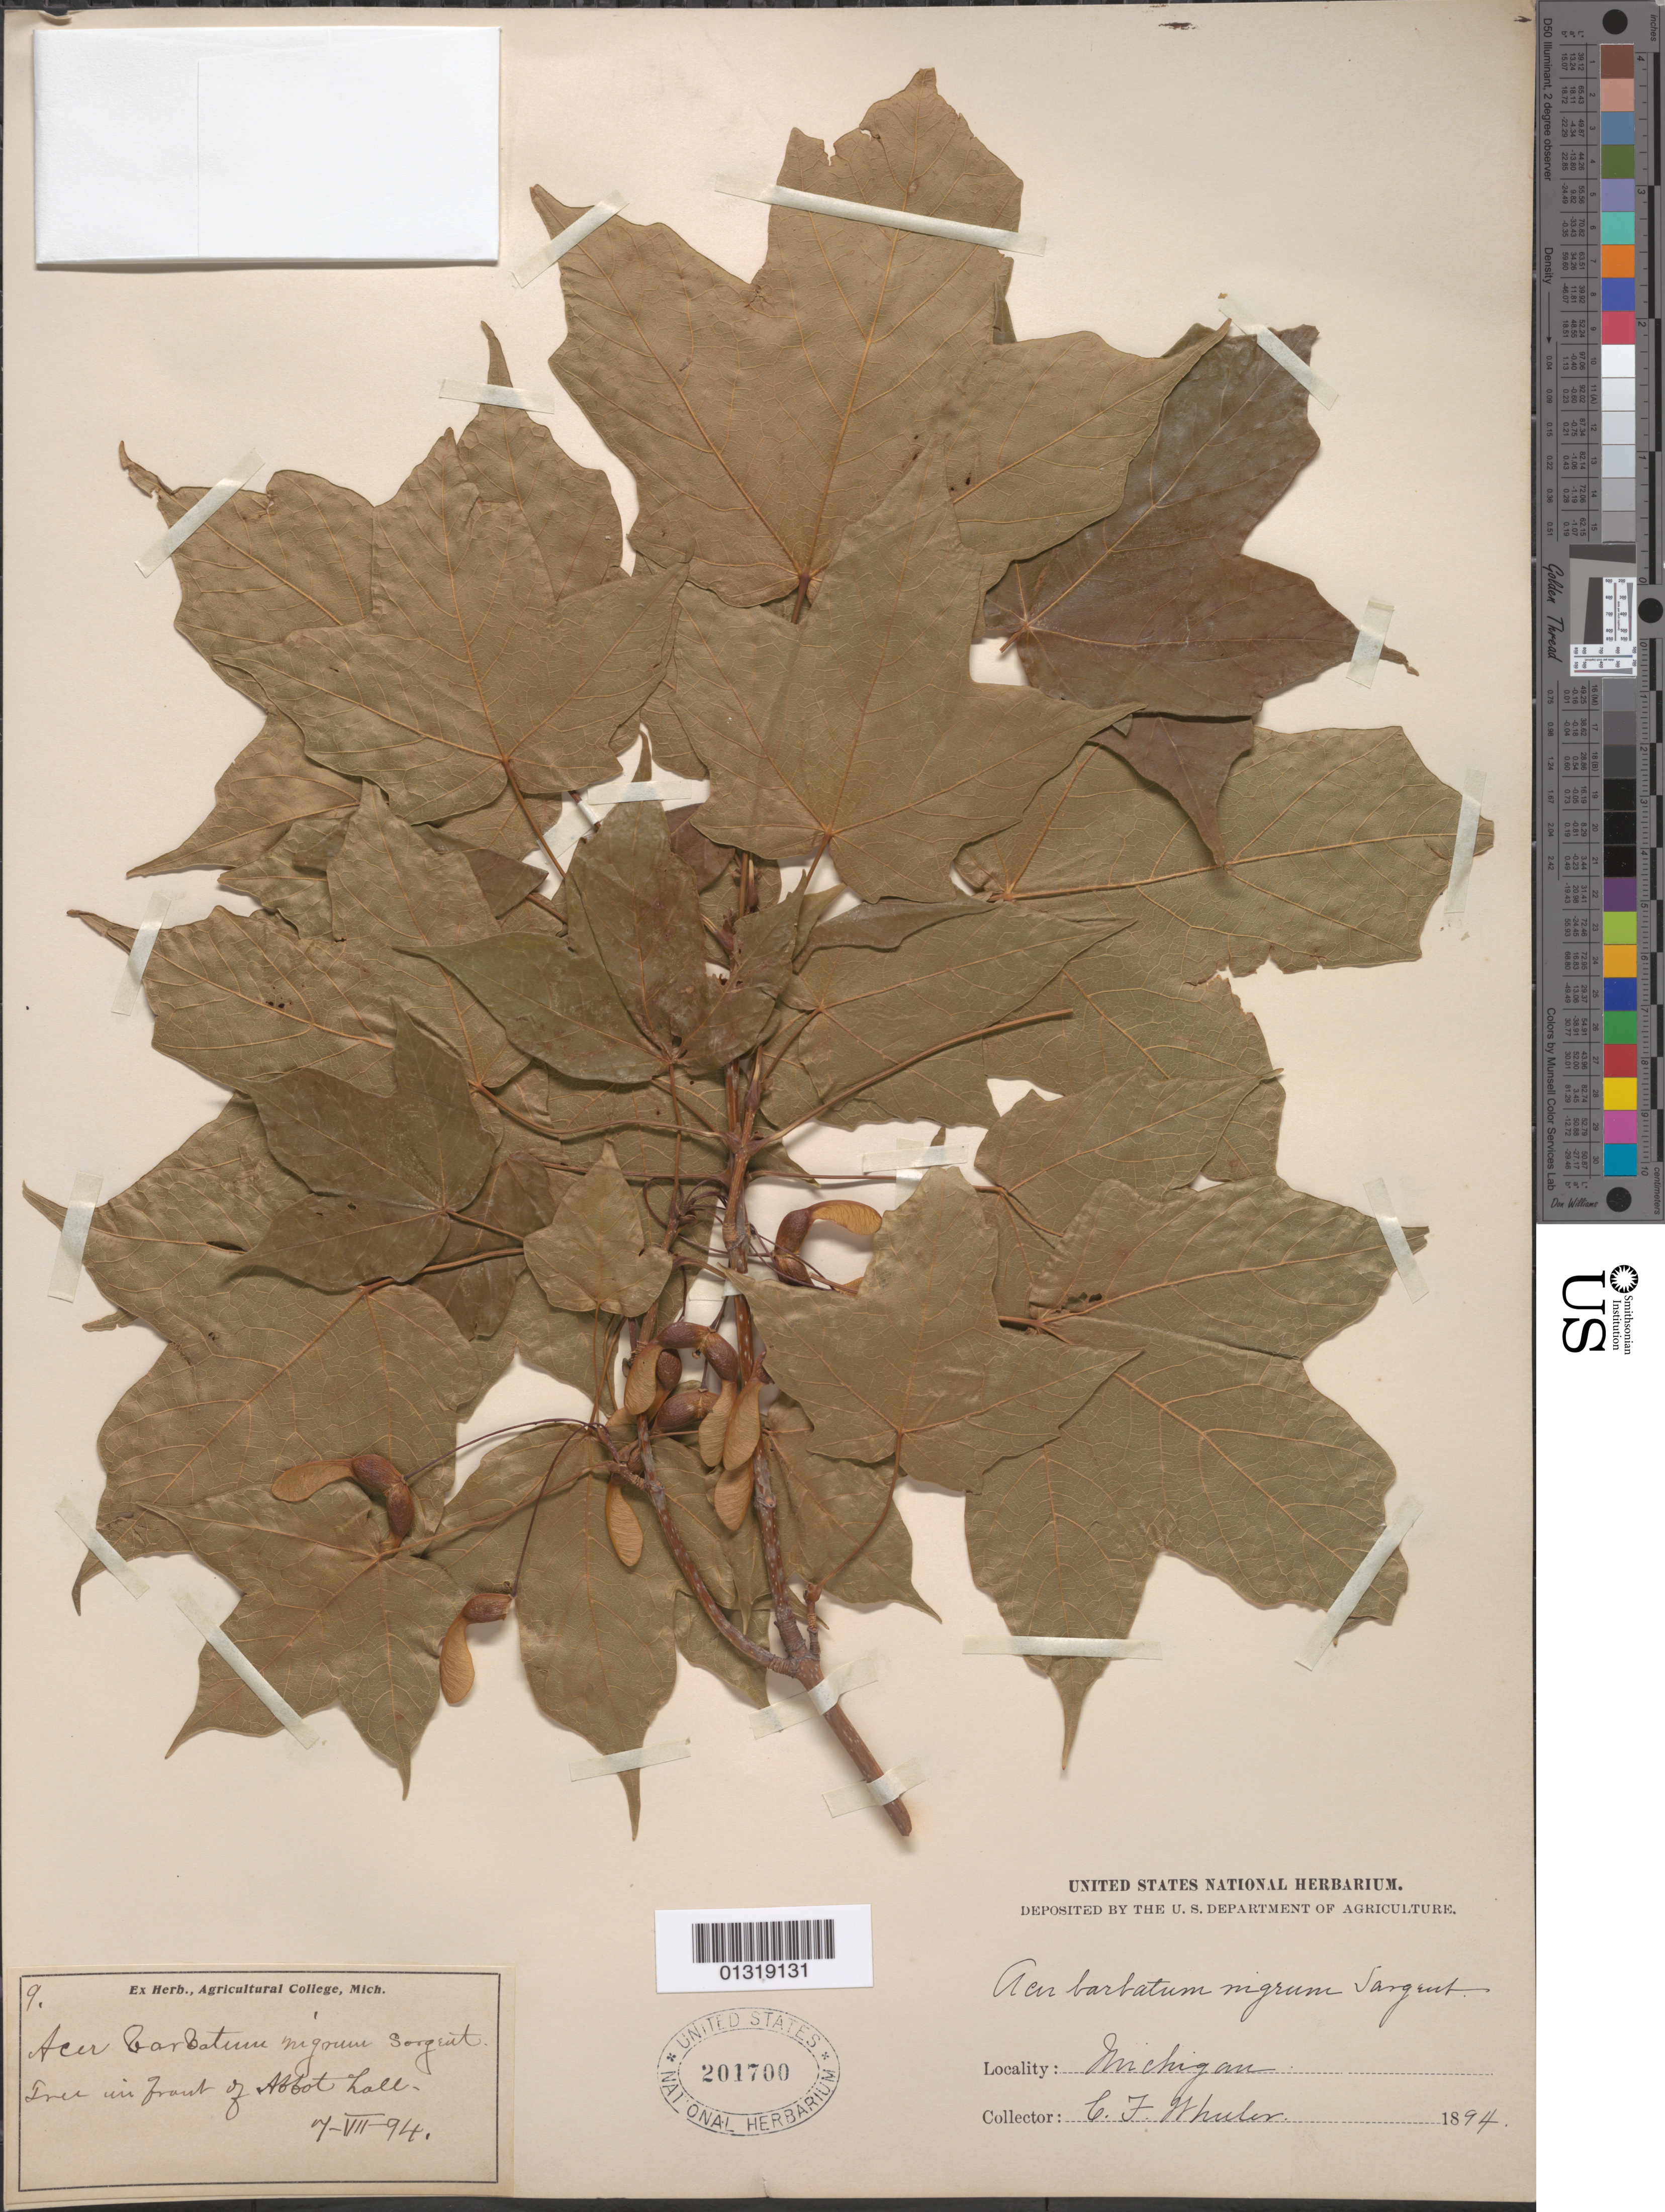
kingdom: Plantae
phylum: Tracheophyta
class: Magnoliopsida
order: Sapindales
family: Sapindaceae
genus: Acer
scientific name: Acer saccharum subsp. skutchii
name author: (Rehder) A.E. Murray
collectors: C. Wheeler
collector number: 9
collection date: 1894-07-07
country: United States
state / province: Michigan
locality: Agricultural College [East Lansing, MI?], in front of Abbot Hall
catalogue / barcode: US 201700